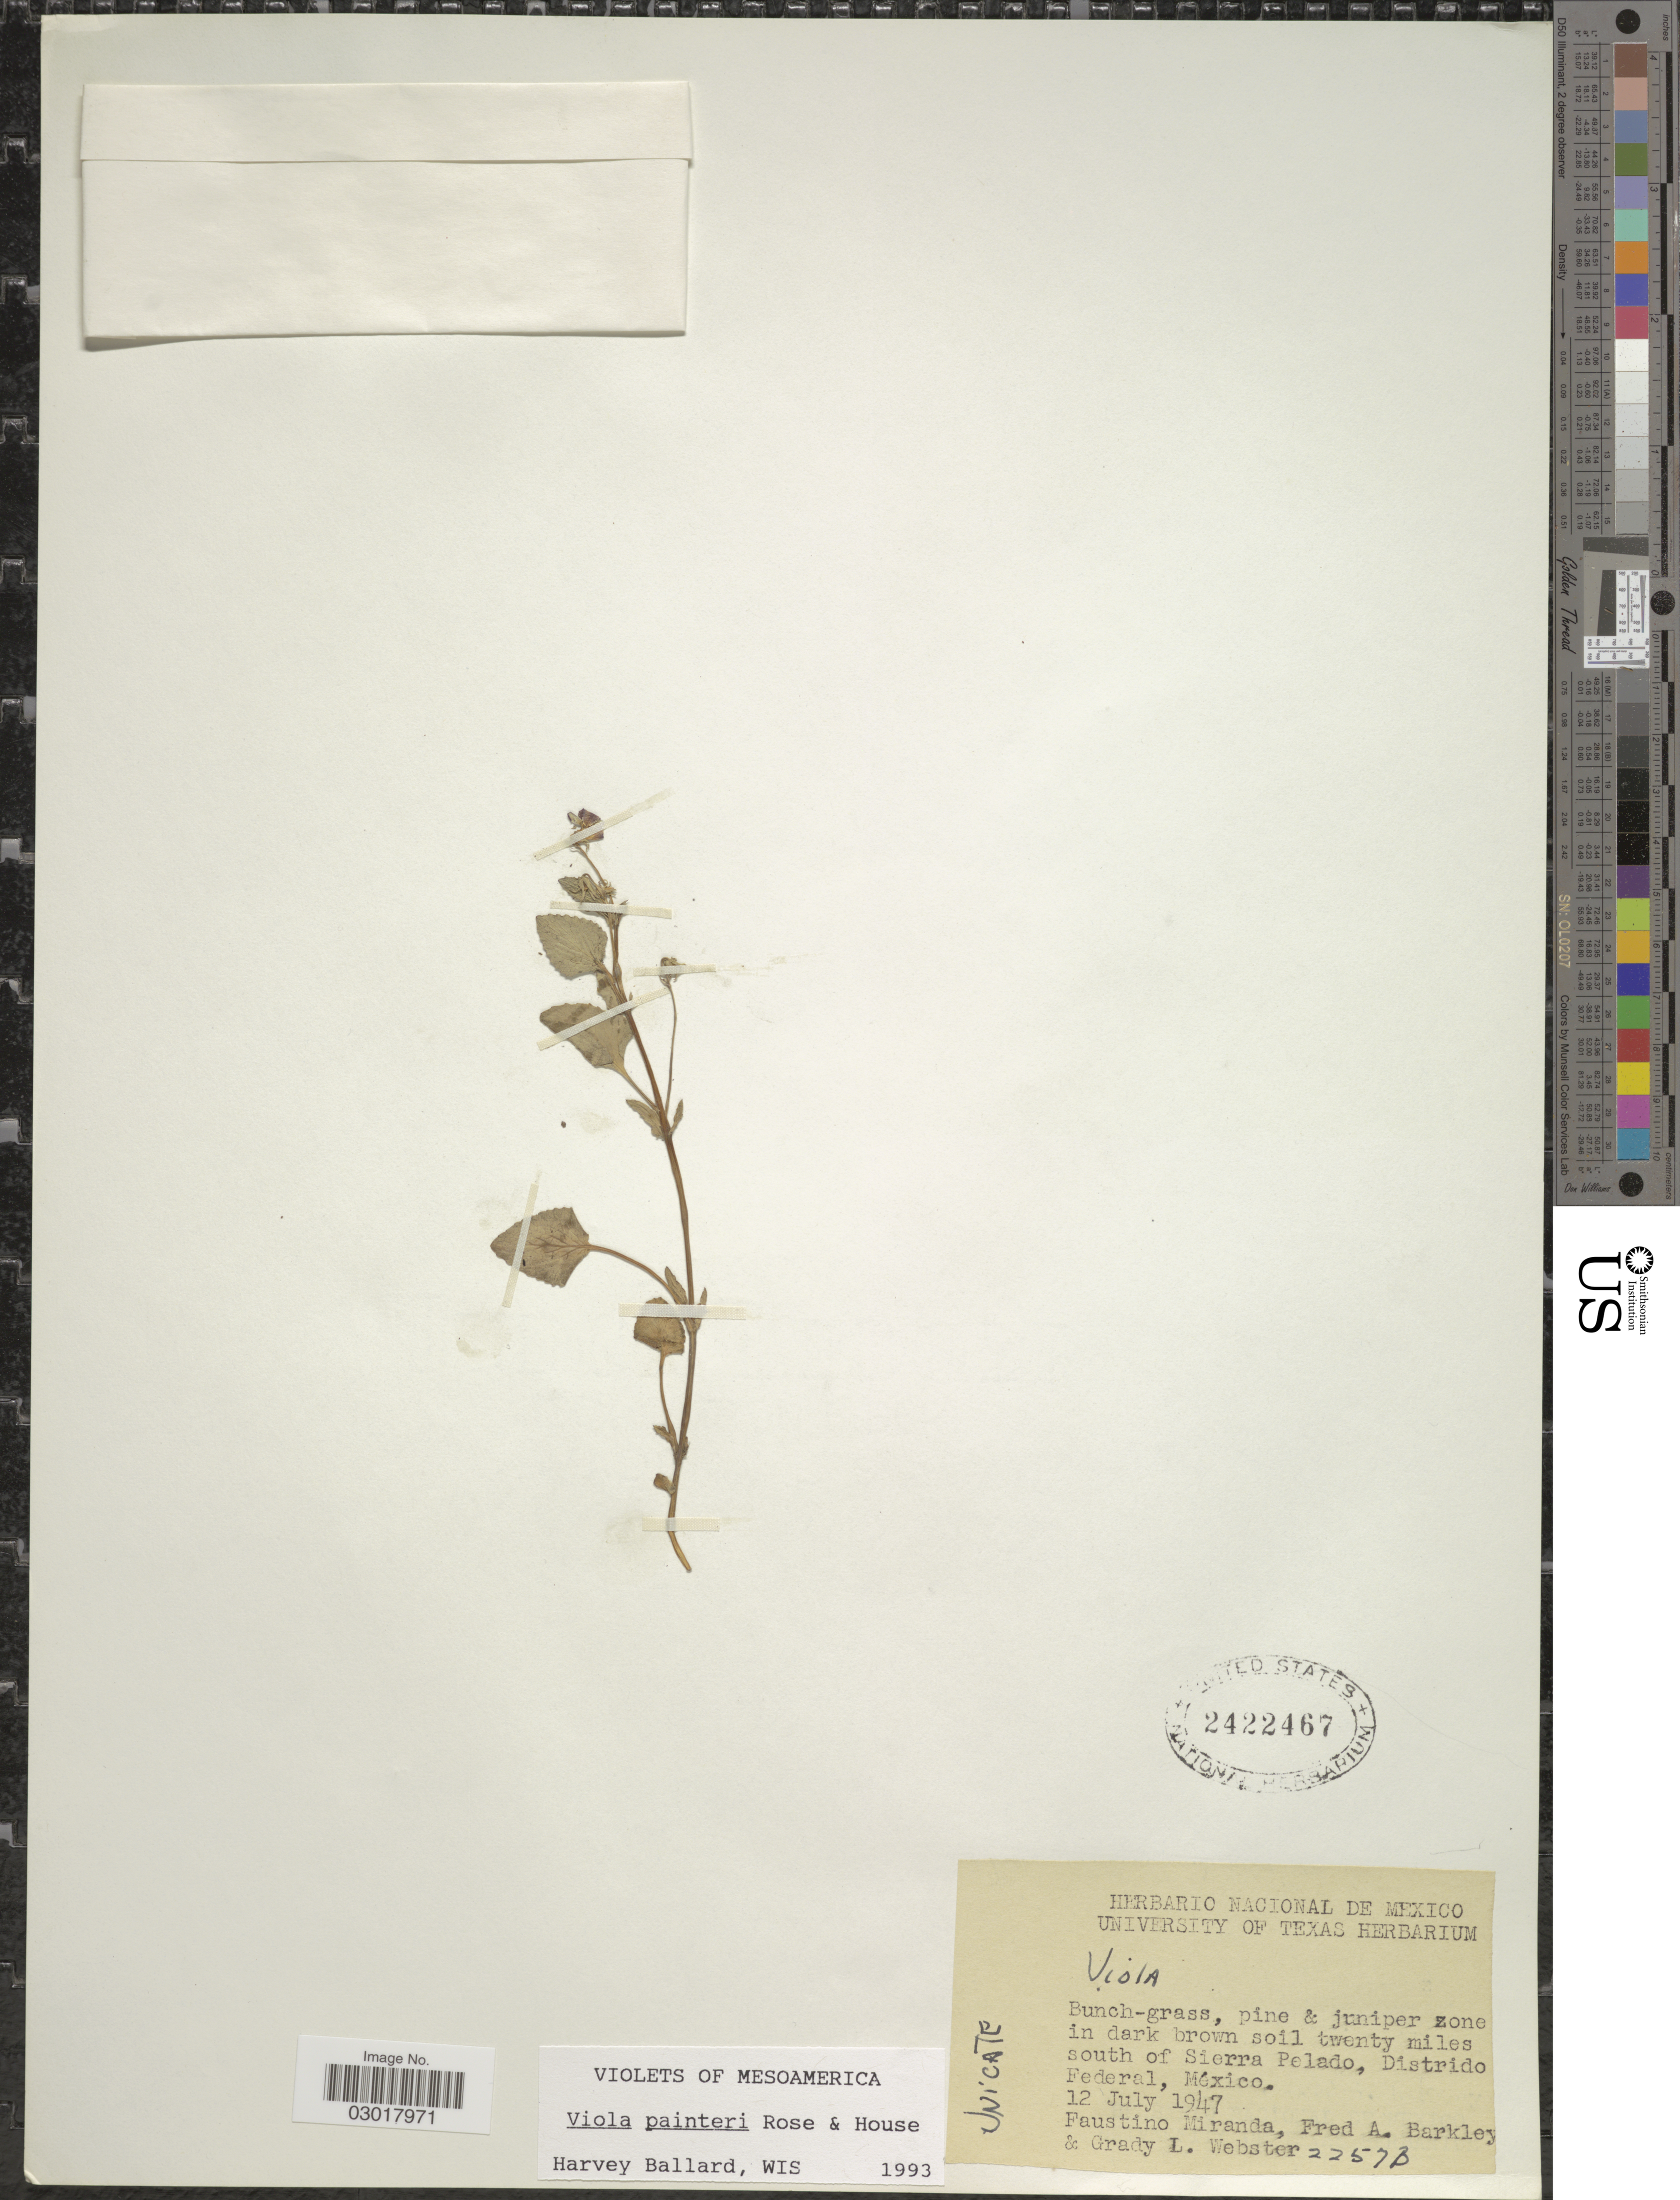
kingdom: Plantae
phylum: Tracheophyta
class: Magnoliopsida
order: Malpighiales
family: Violaceae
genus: Viola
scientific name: Viola painteri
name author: Rose & House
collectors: F. Miranda, F. A. Barkley & G. L. Webster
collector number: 2257B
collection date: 1947-07-12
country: Mexico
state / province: Distrito Federal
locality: Twenty miles south of Sierra Pelado.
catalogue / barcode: US 2422467